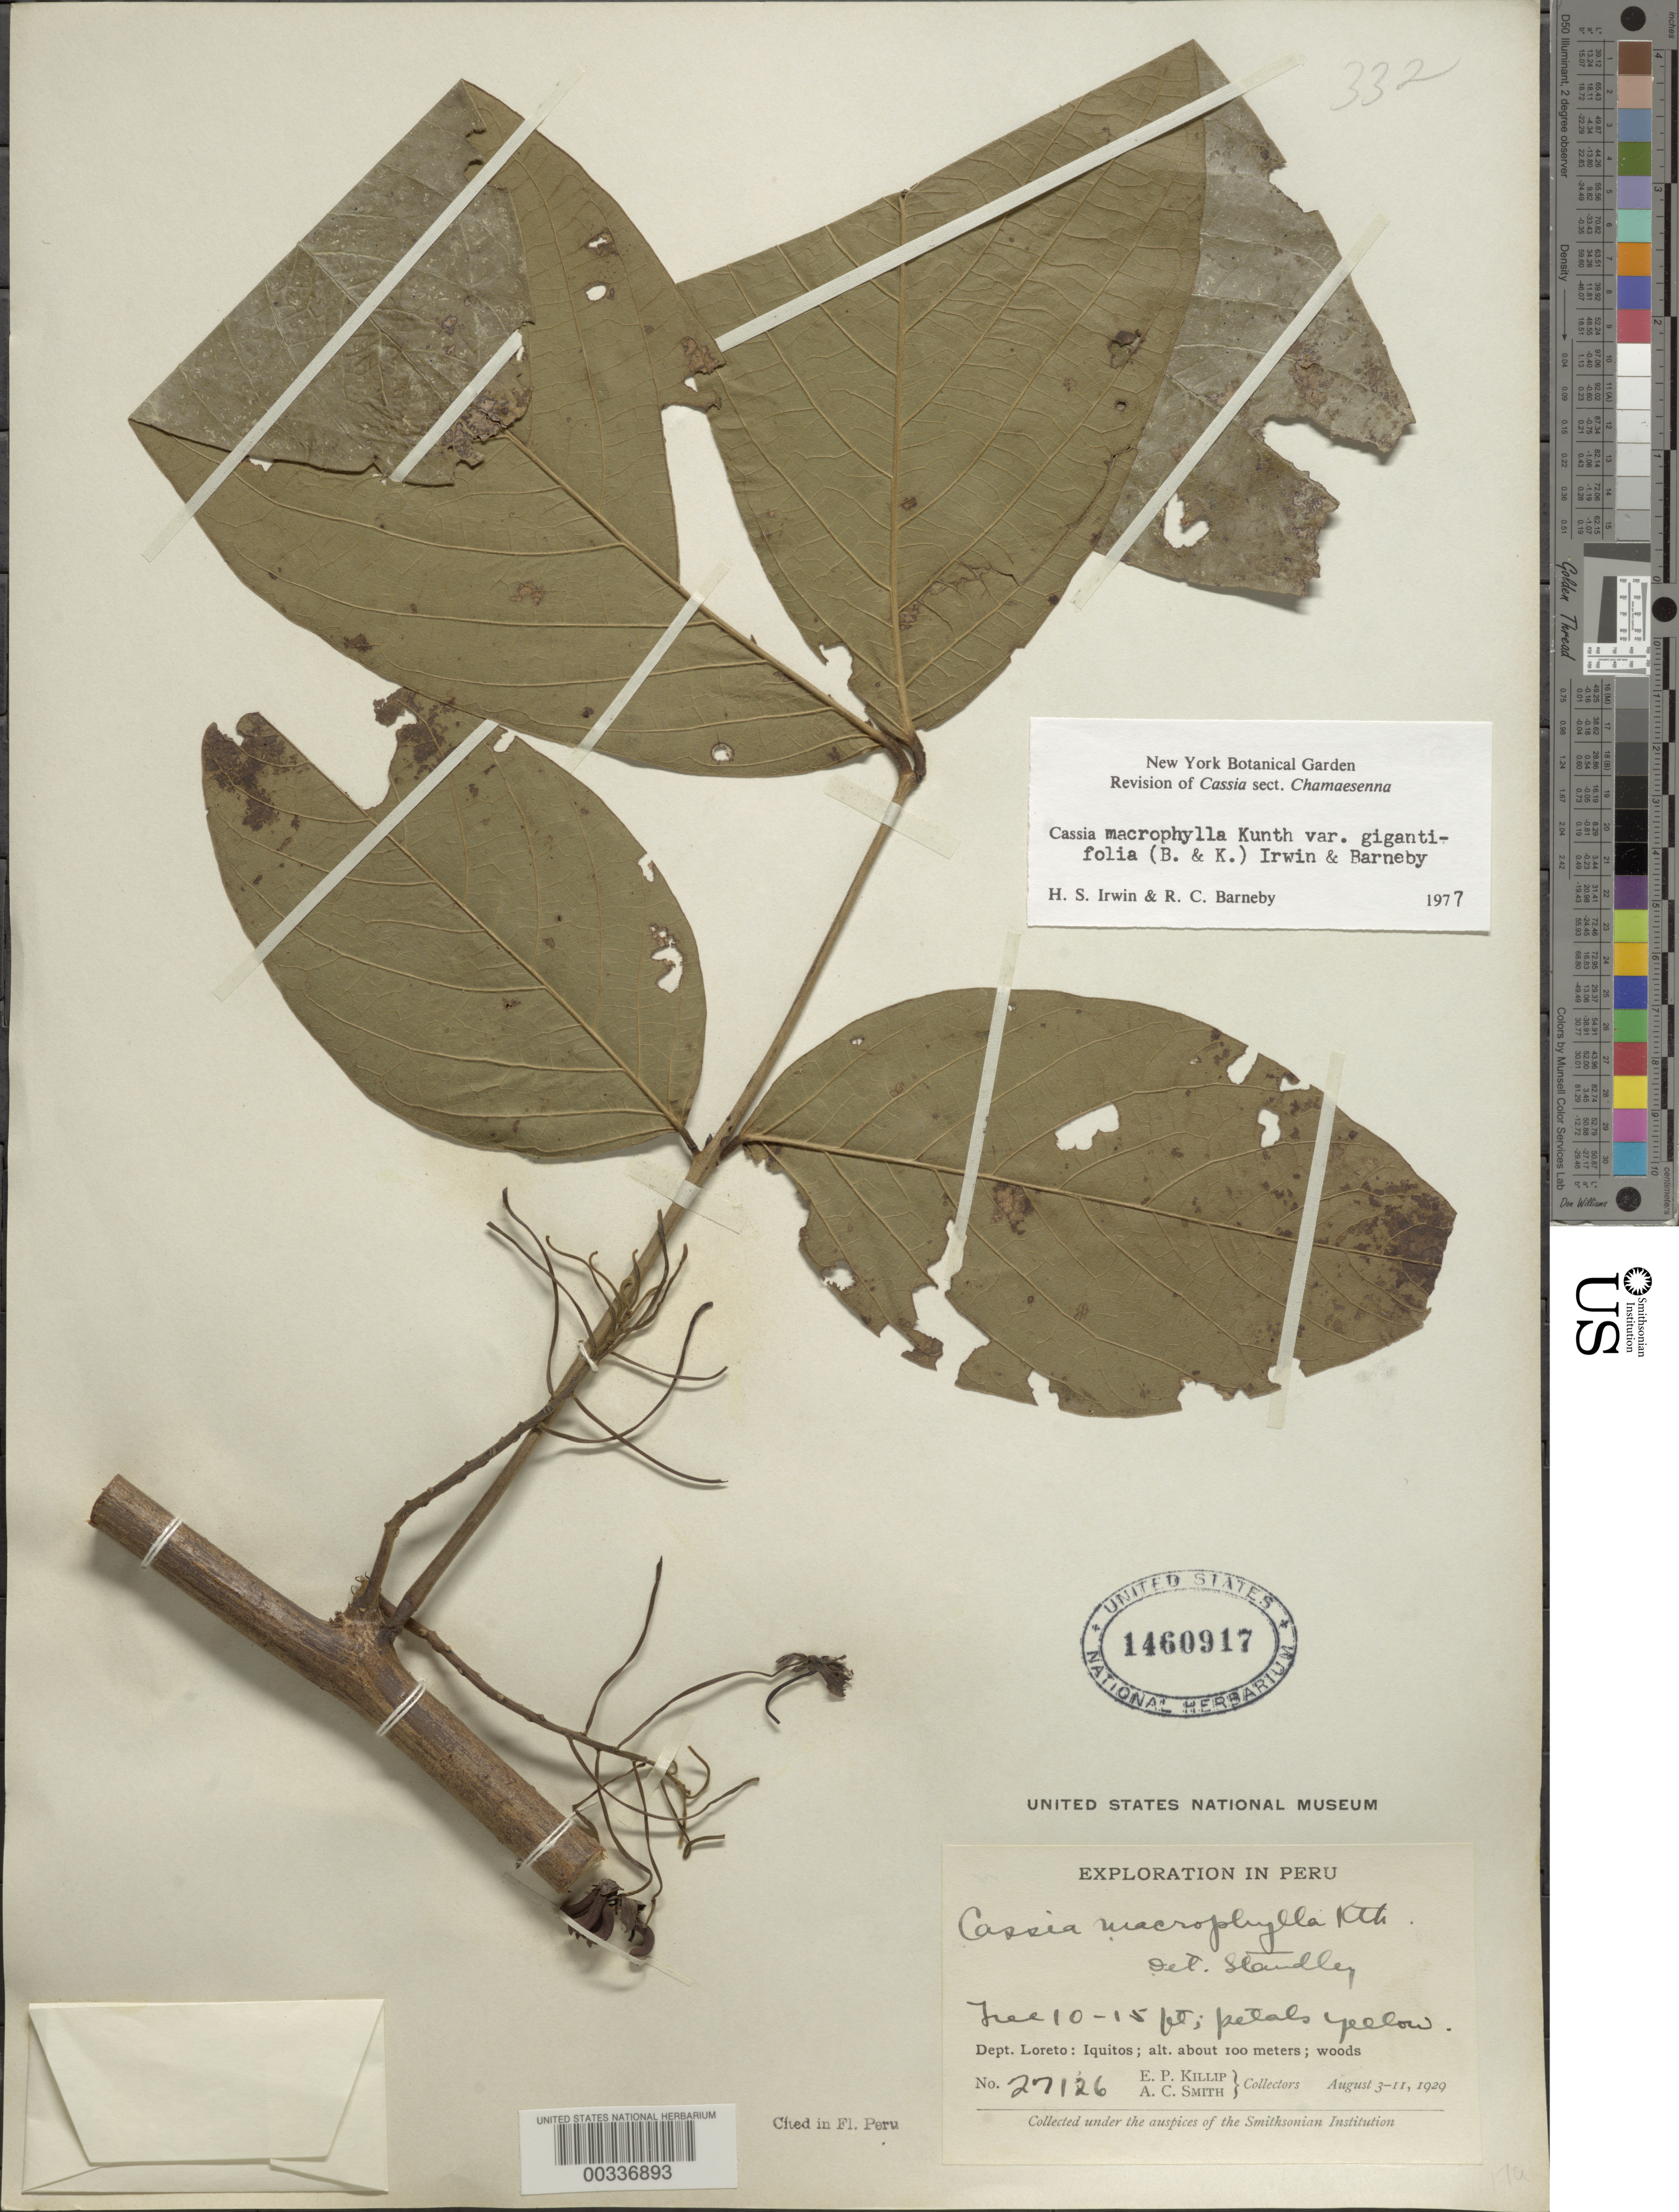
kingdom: Plantae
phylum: Tracheophyta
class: Magnoliopsida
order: Fabales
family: Fabaceae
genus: Senna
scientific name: Senna macrophylla var. gigantifolia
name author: (Britton & Killip) H.S. Irwin & Barneby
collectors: E. P. Killip & A. C. Smith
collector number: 27126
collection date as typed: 03 Aug 1929 to 11 Aug 1929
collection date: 1929-08-03/1929-08-11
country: Peru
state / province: Loreto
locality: Iquitos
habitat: Woods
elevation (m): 100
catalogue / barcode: US 1460917